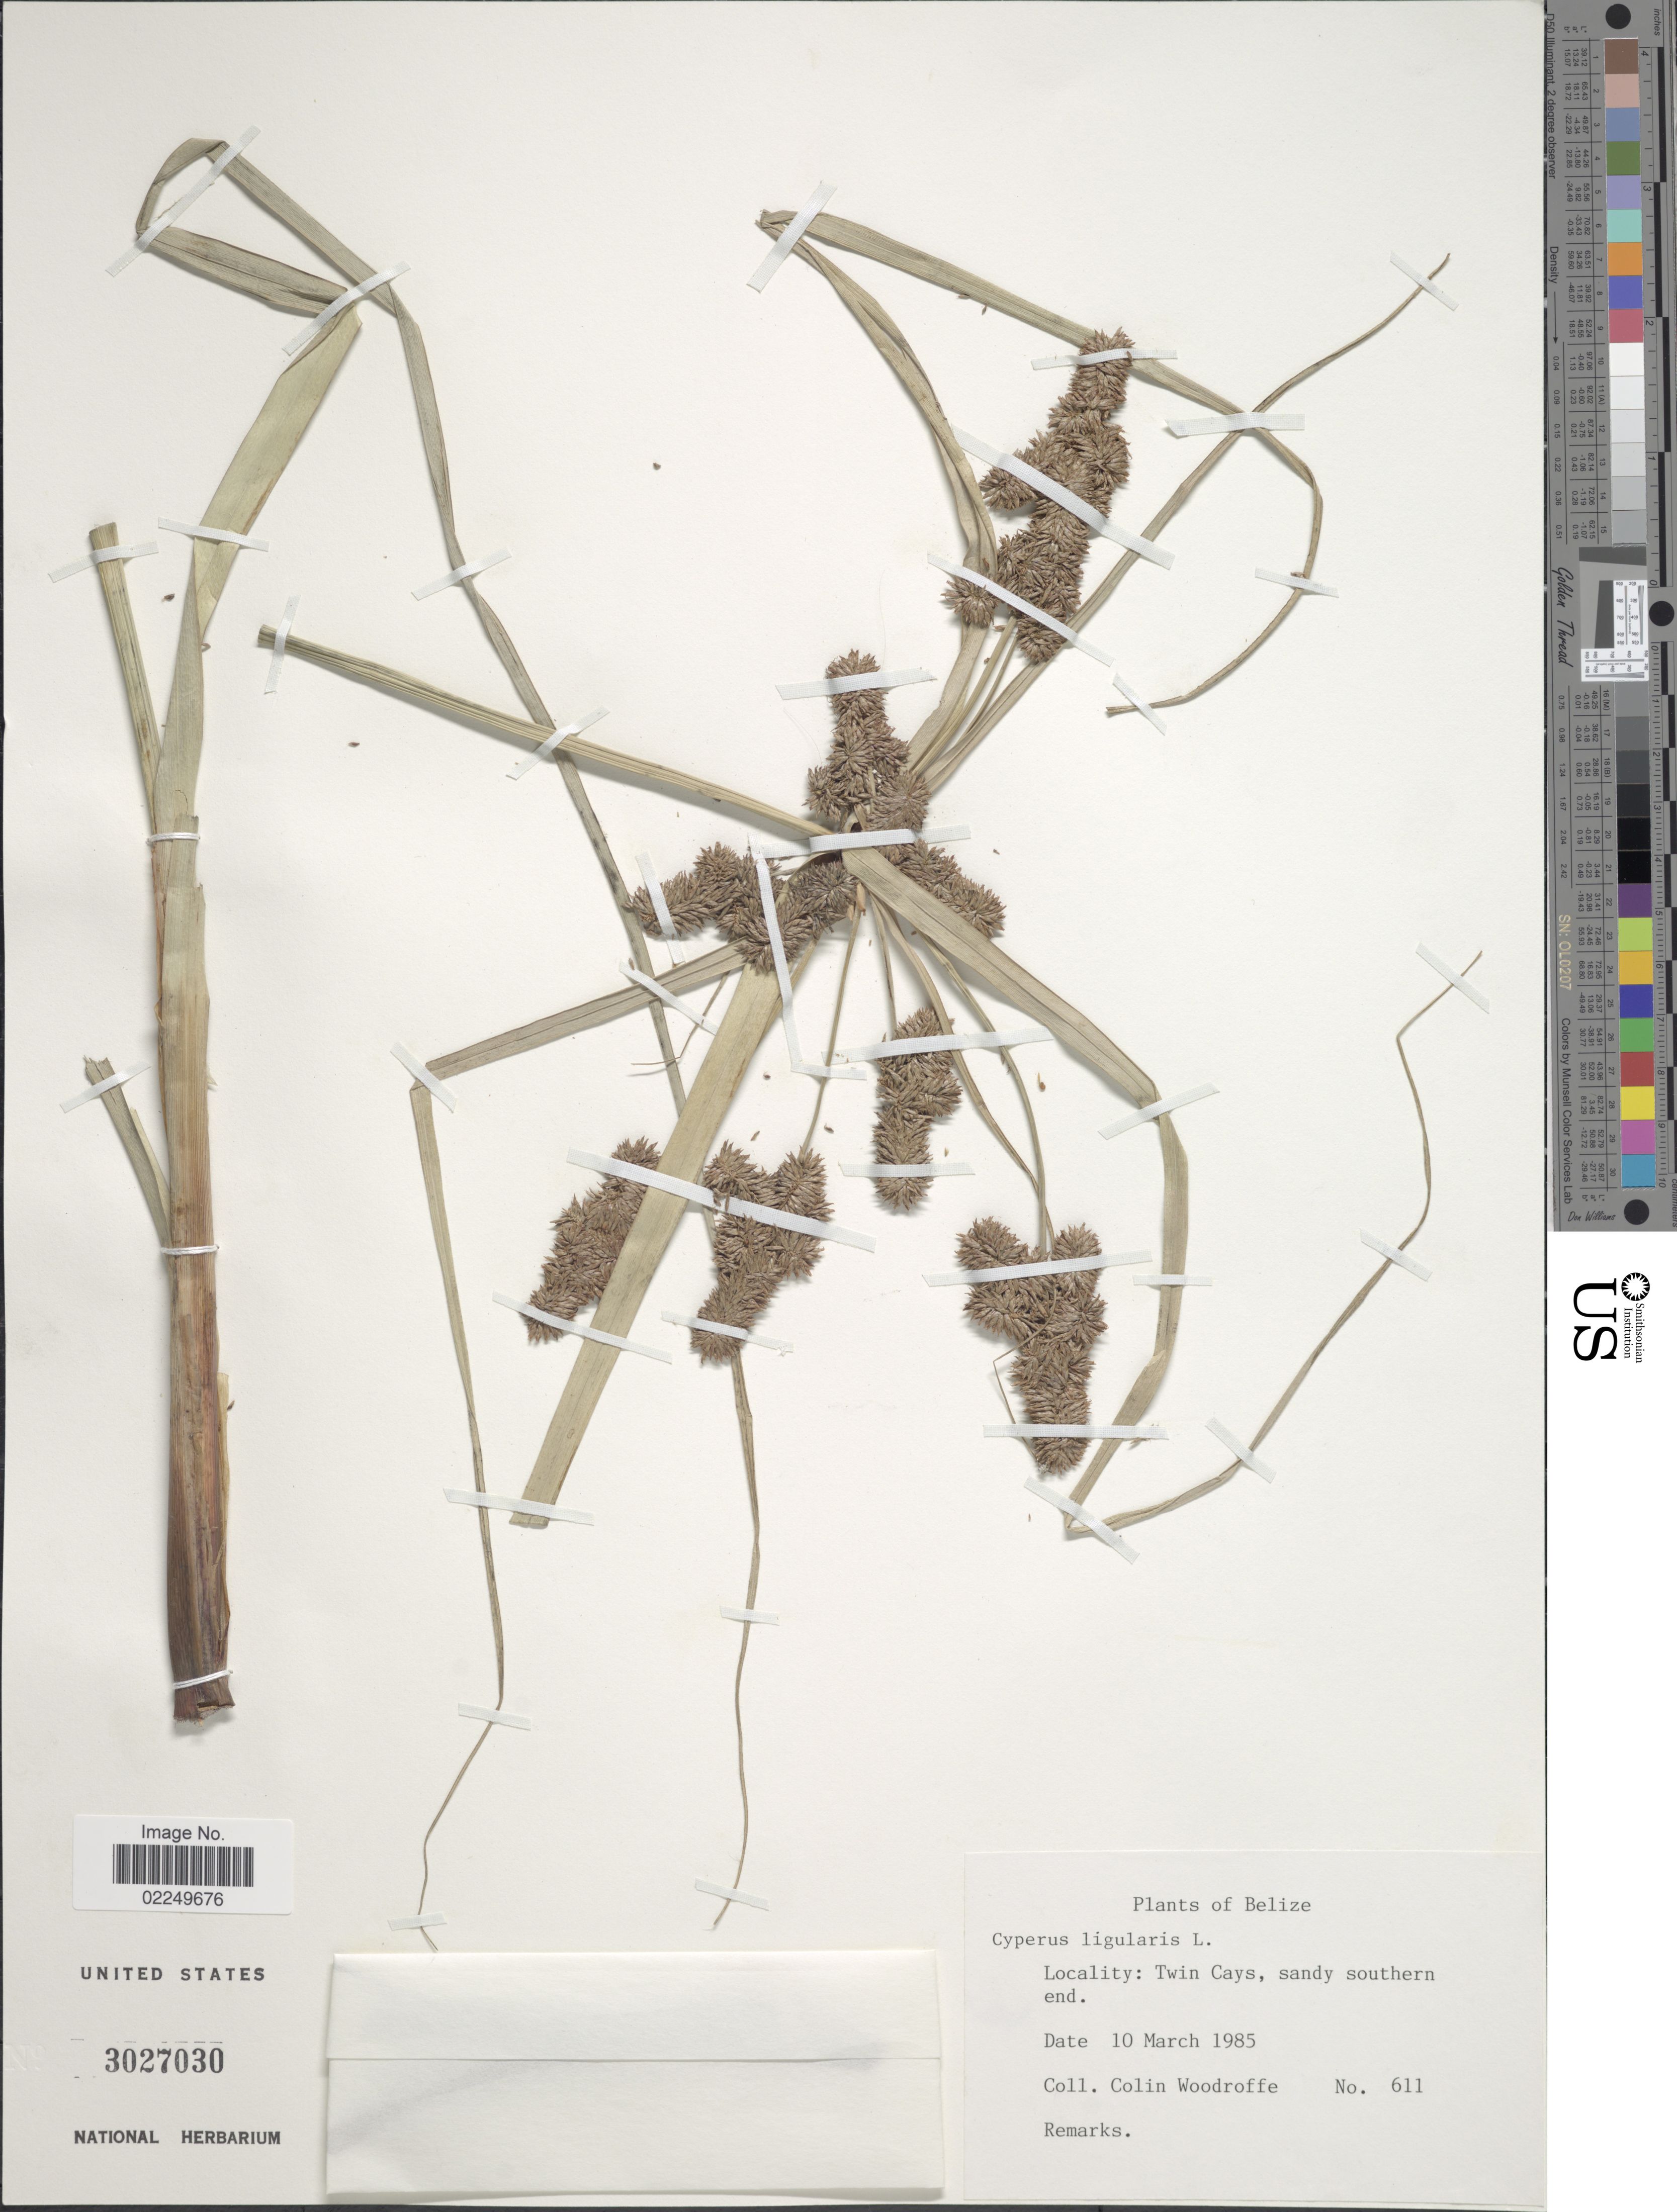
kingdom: Plantae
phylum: Tracheophyta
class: Liliopsida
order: Poales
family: Cyperaceae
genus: Cyperus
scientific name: Cyperus ligularis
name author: L.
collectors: C. Woodroffe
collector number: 611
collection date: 1985-03-10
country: Belize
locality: Twin Cays, sandy southern end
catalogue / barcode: US 3027030